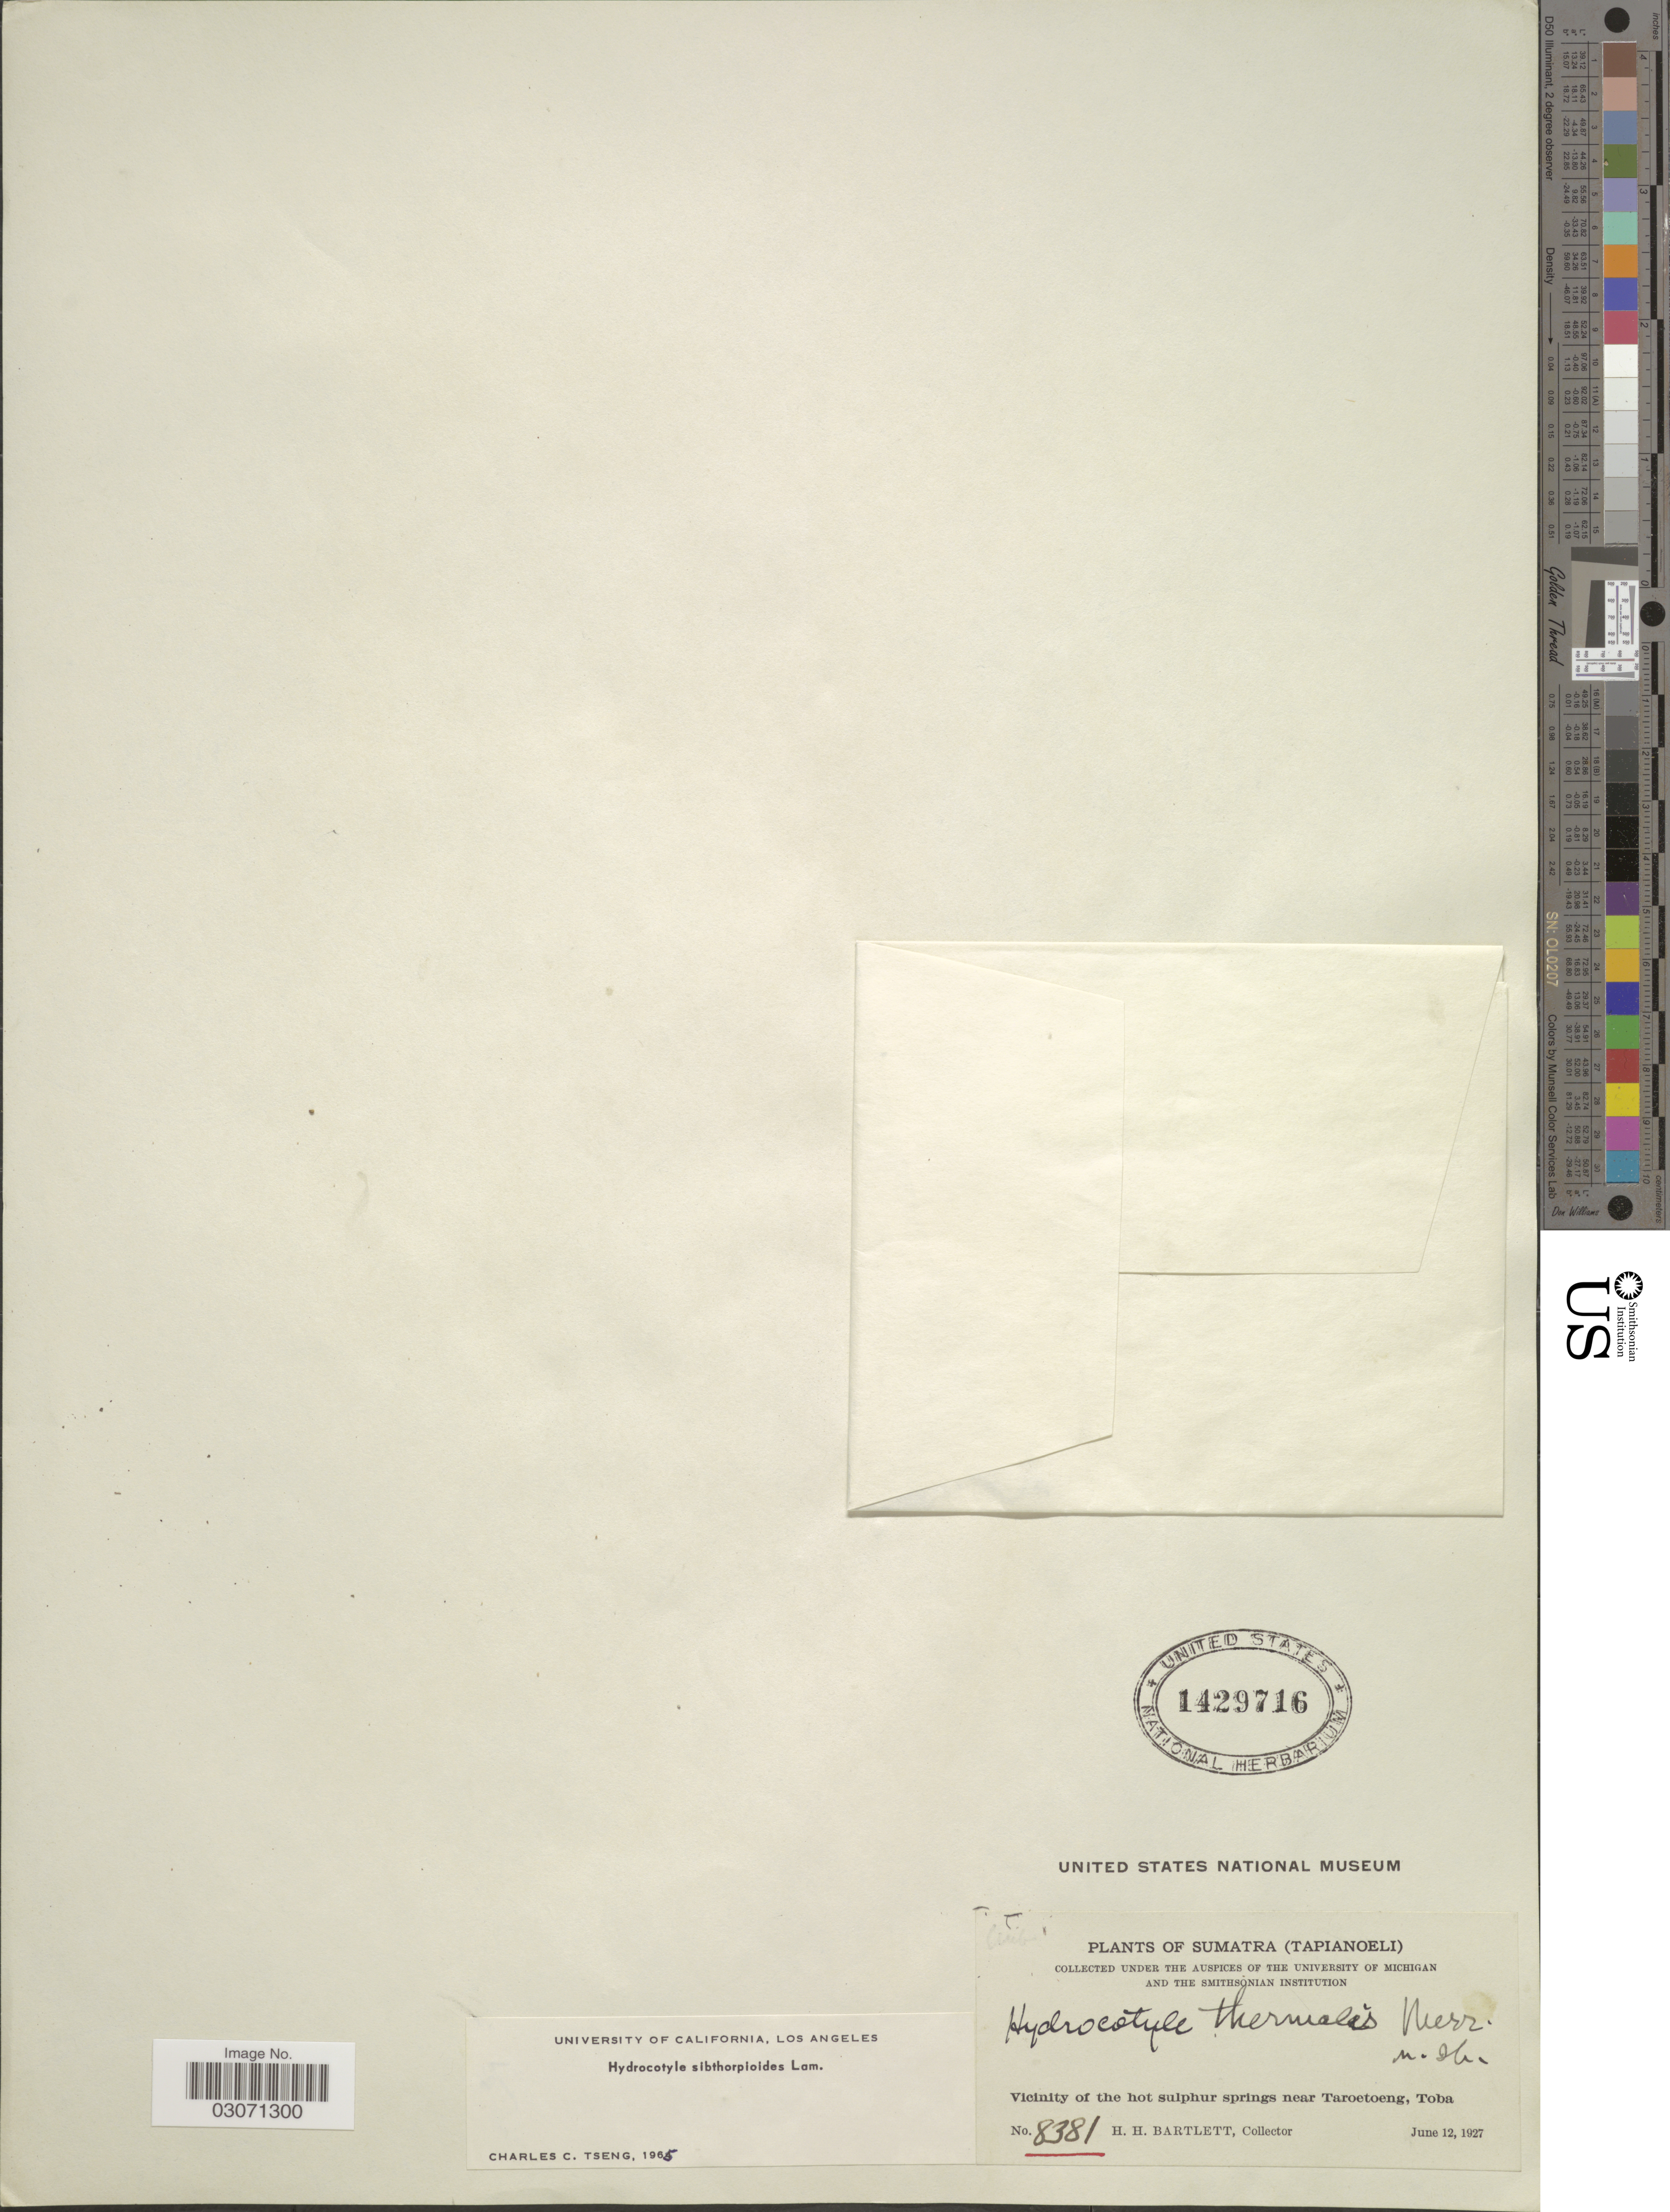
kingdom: Plantae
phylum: Tracheophyta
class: Magnoliopsida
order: Apiales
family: Araliaceae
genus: Hydrocotyle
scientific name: Hydrocotyle sibthorpioides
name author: Lam.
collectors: H. H. Bartlett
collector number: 8381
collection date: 1927-06-12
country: Indonesia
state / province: Sumatra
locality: (Tapianoeli). Viicnity of the hot sulphur springs near Taroetoeng, Toba.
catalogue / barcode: US 1429716